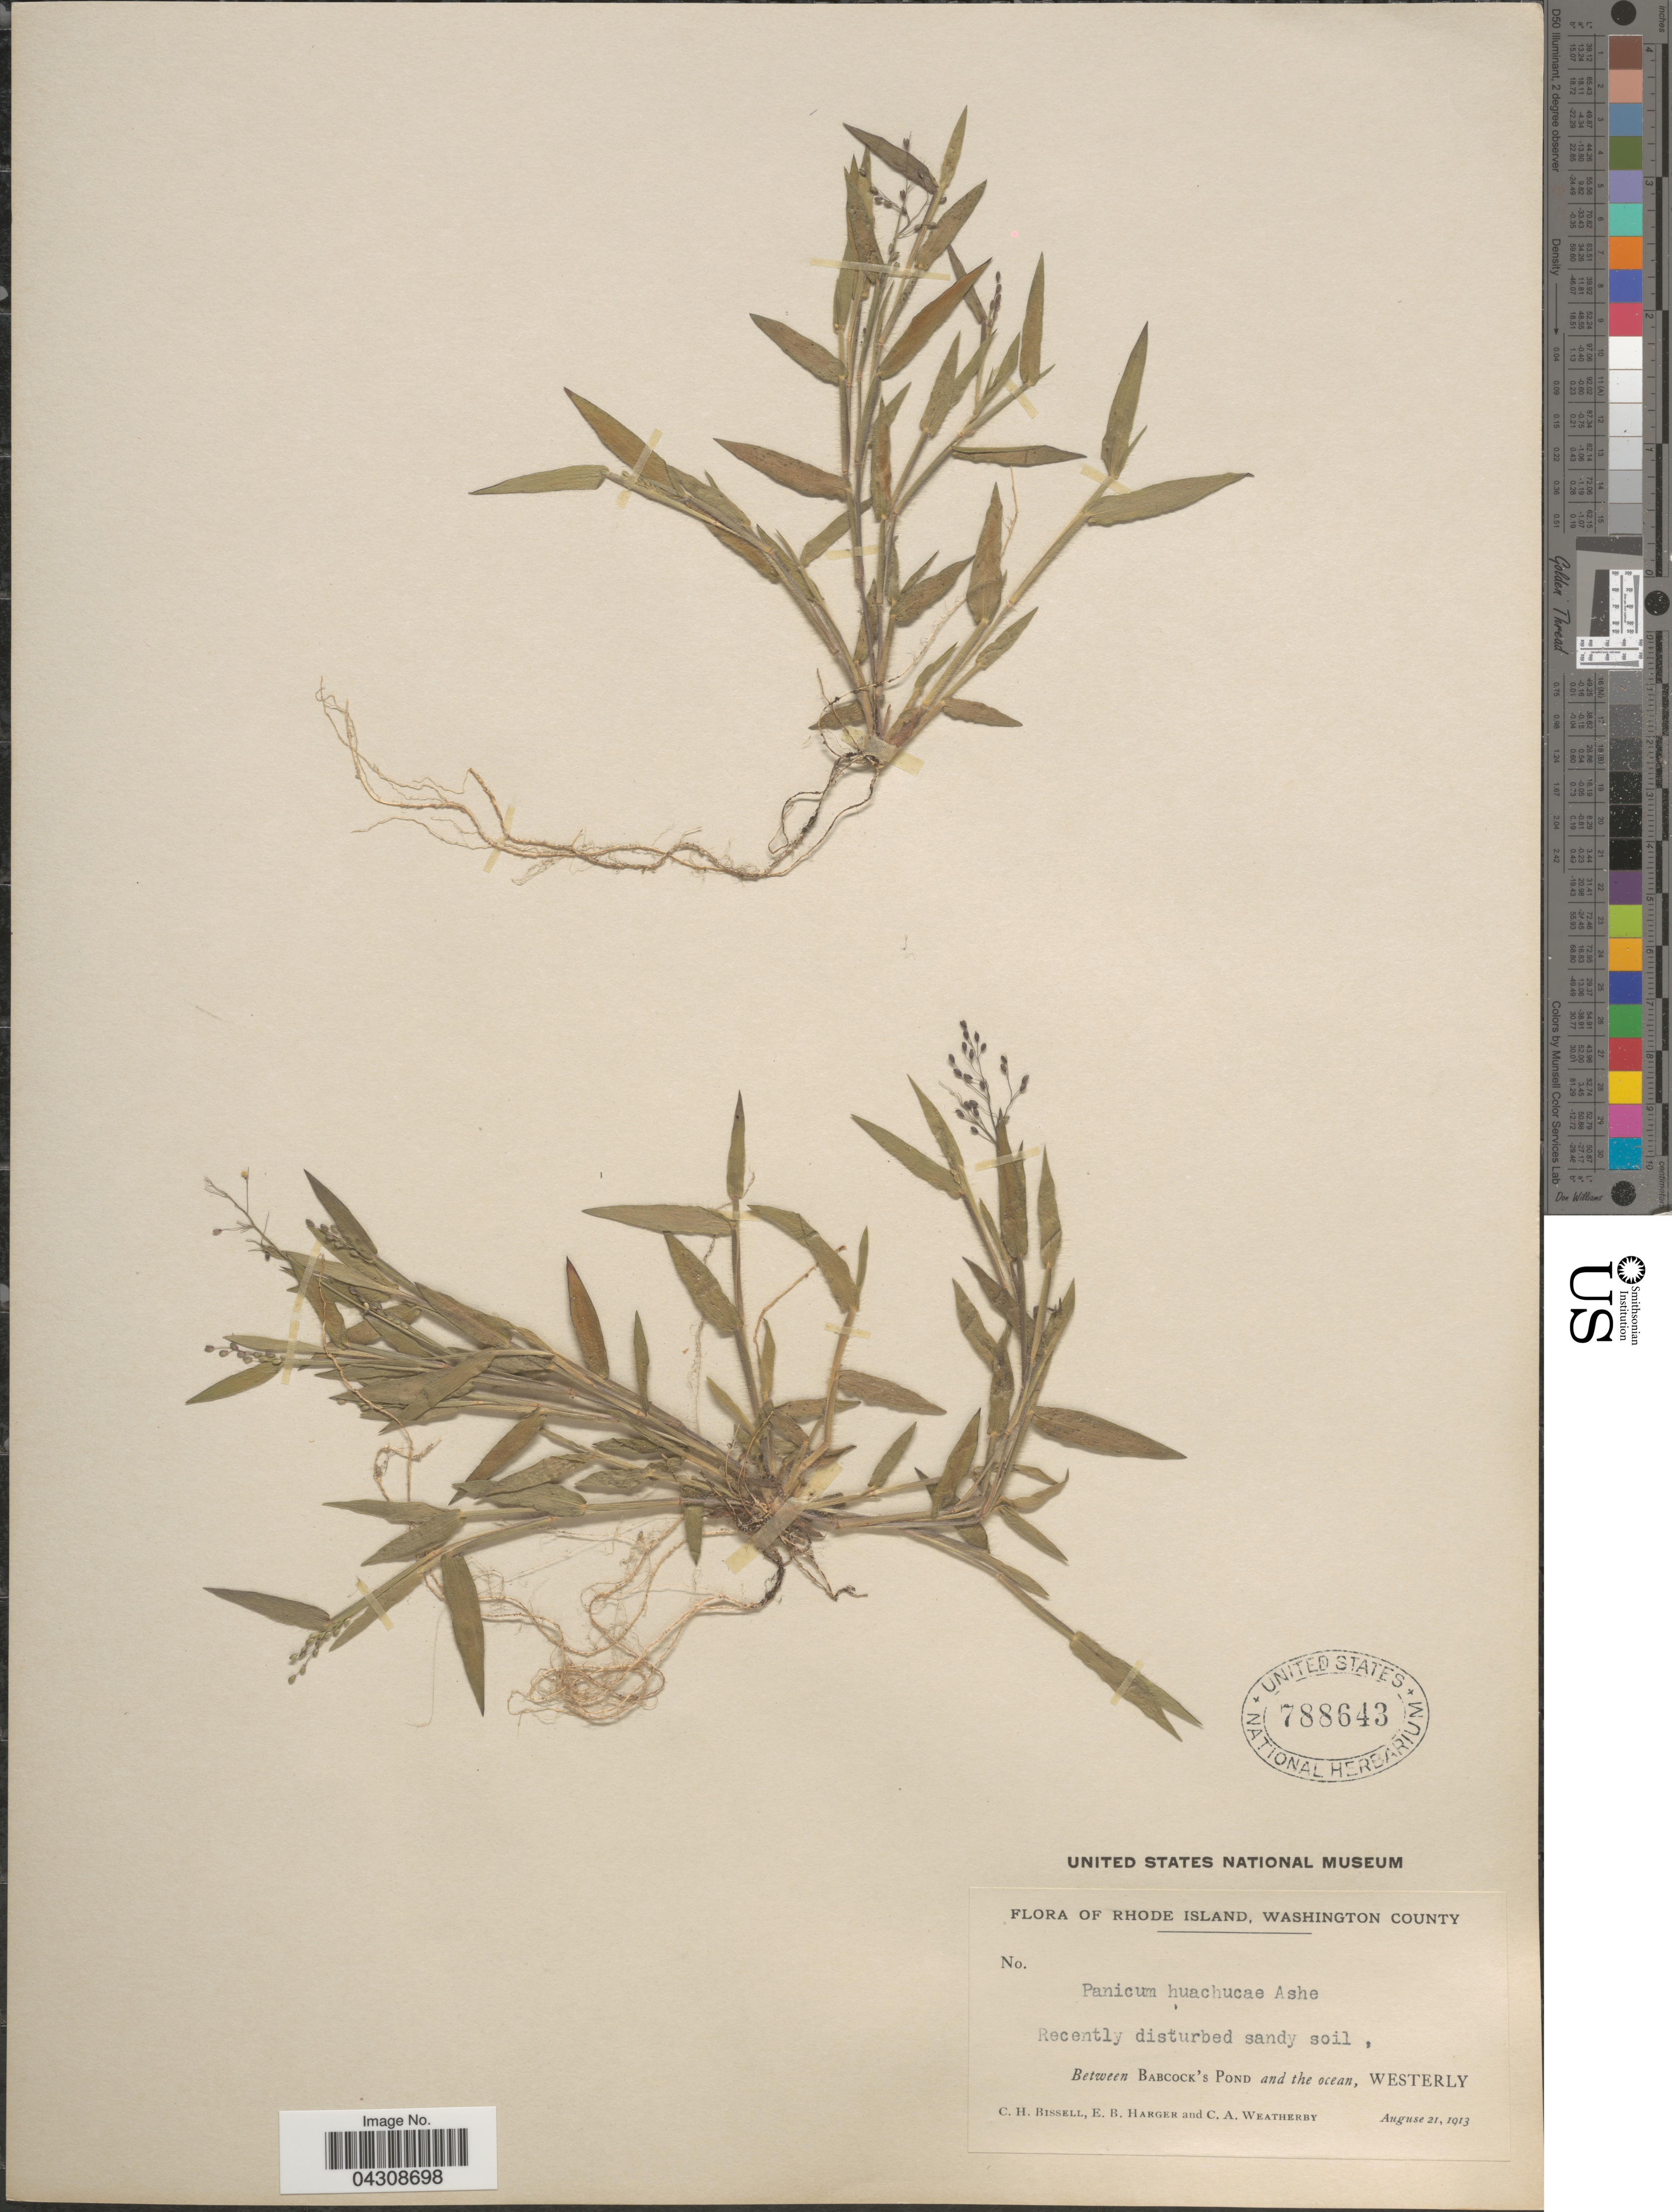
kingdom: Plantae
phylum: Tracheophyta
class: Liliopsida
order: Poales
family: Poaceae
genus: Dichanthelium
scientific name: Dichanthelium acuminatum var. acuminatum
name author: (Sw.) Gould & C.A. Clark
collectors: C. Bissell, E. B. Harger & C. A. Weatherby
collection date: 1913-08-21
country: United States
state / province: Rhode Island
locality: Washington County. Between Babcock's Pond and the ocean, Westerly.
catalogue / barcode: US 788643